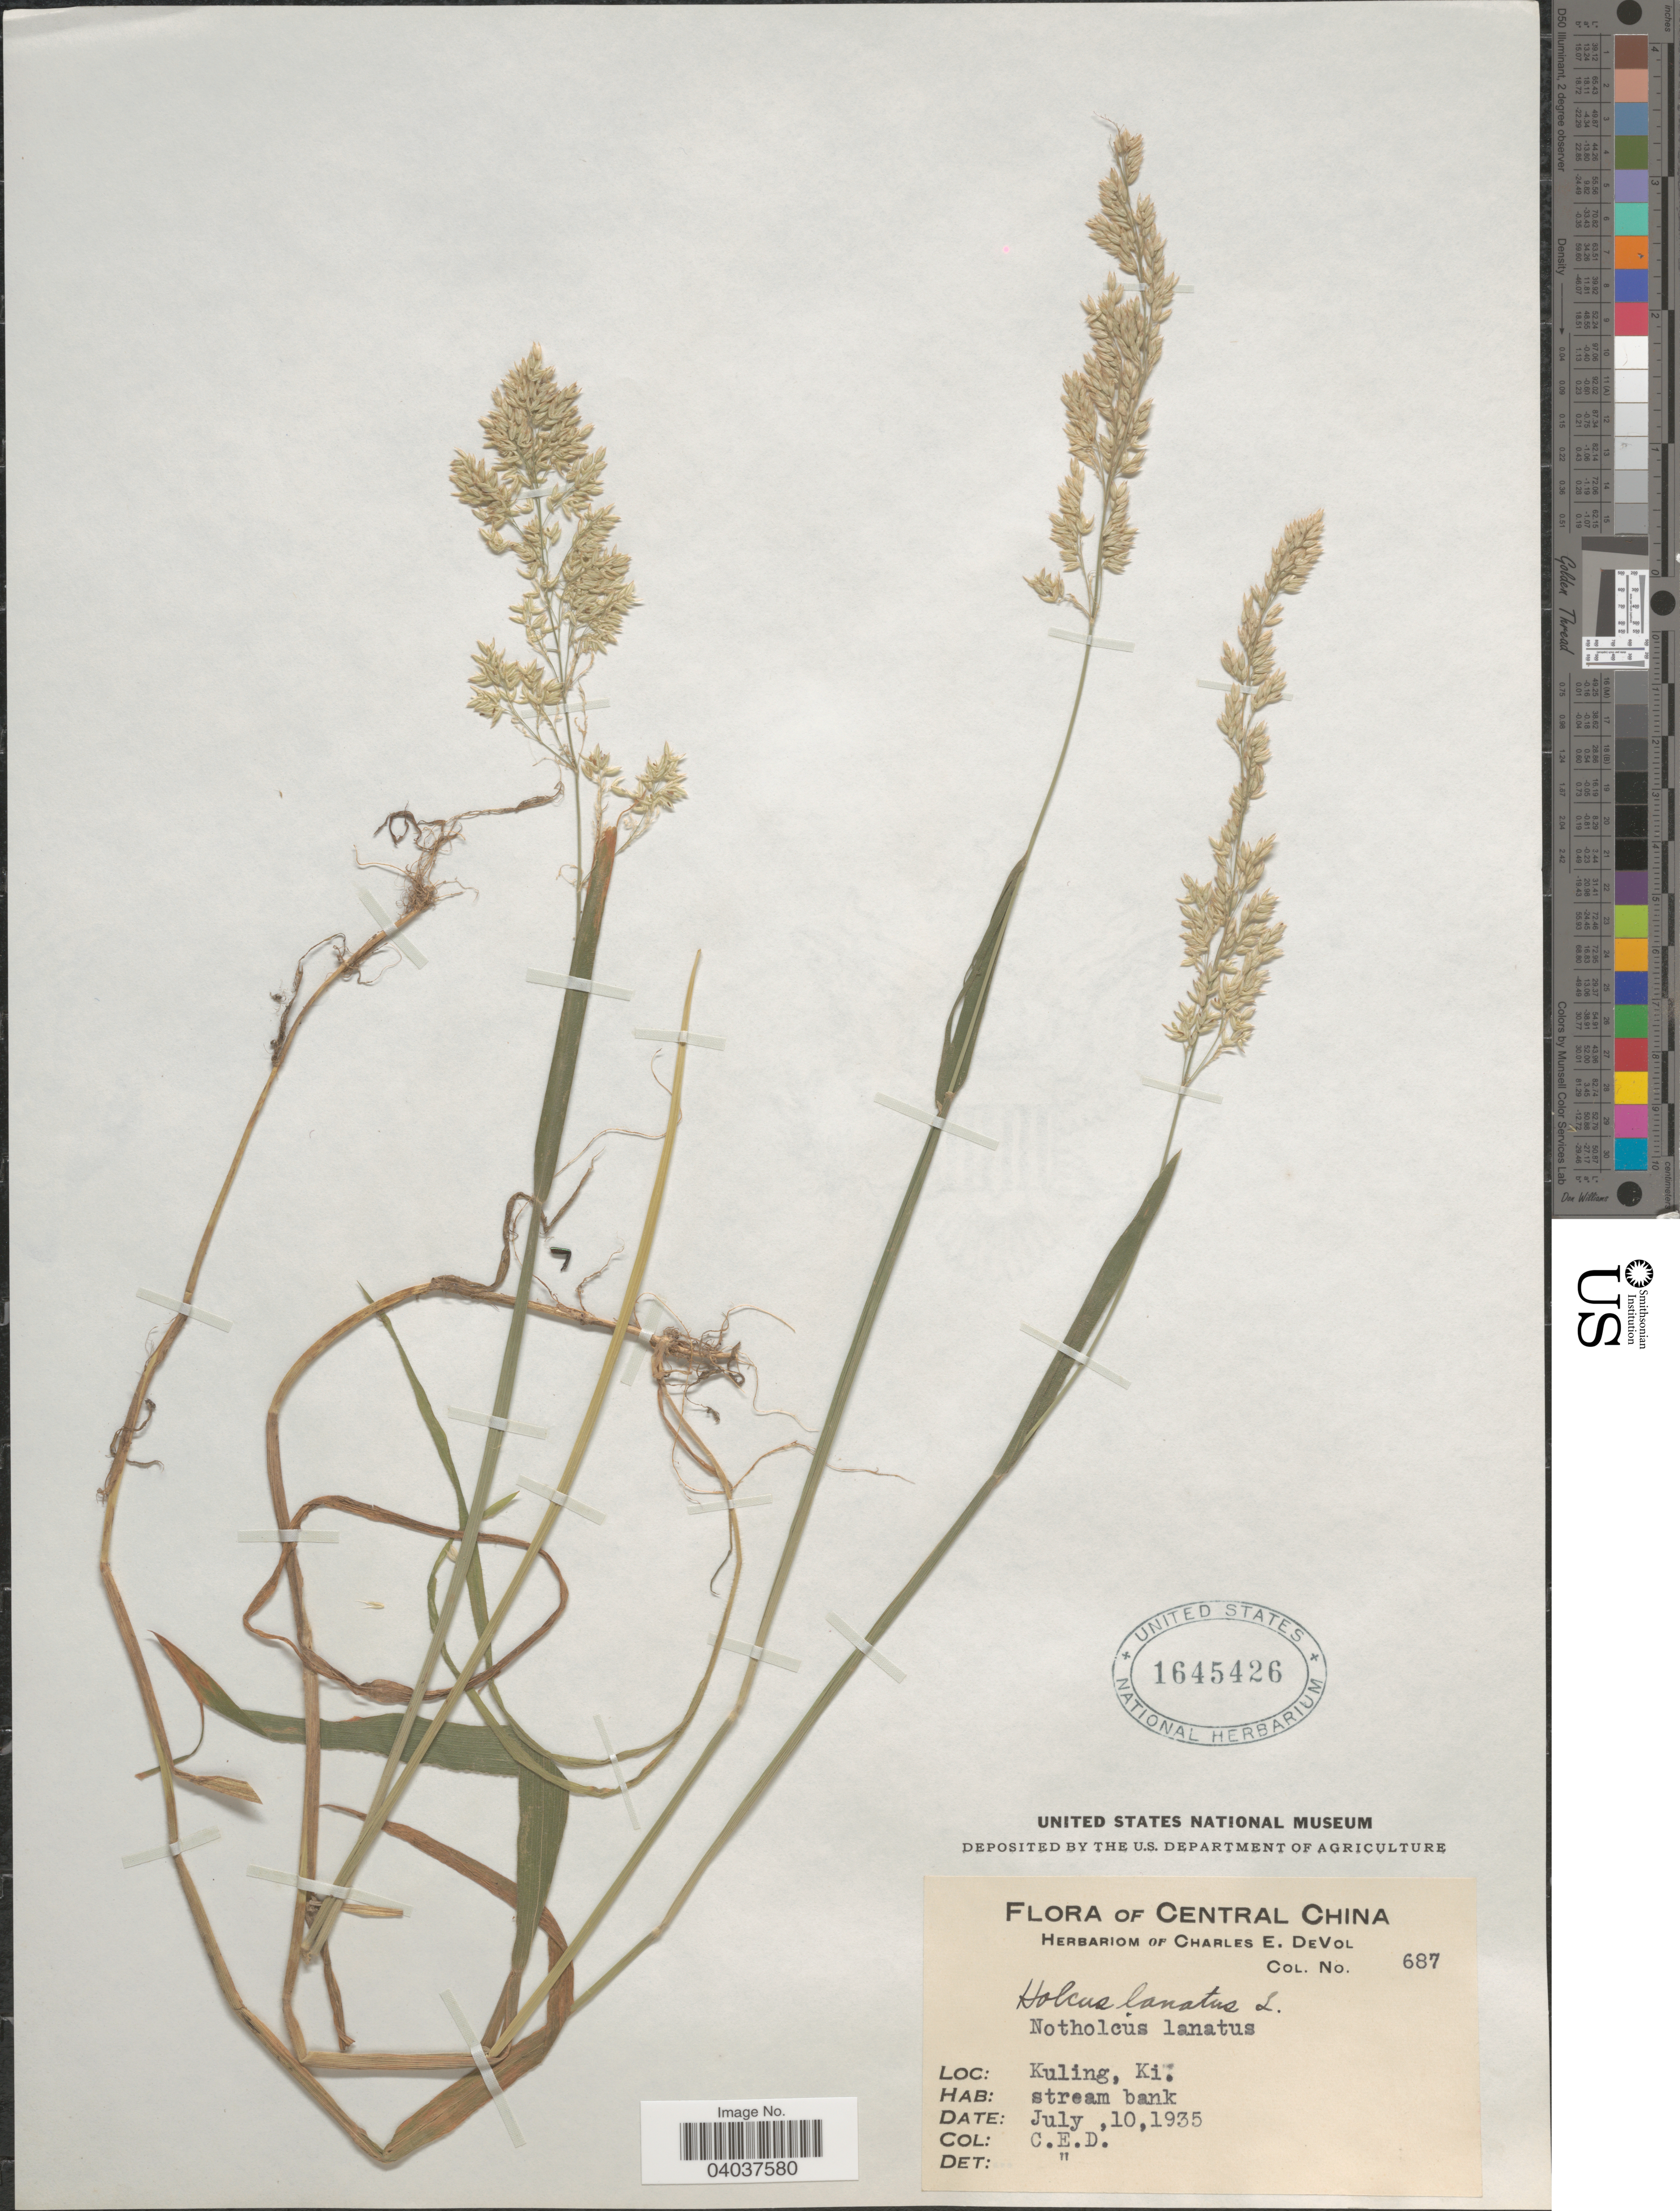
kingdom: Plantae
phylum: Tracheophyta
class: Liliopsida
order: Poales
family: Poaceae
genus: Holcus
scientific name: Holcus lanatus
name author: L.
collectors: C. E. De Vol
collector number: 687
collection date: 1935-07-10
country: China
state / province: Jiangxi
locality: Central China. Kuling, Ki.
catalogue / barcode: US 1645426